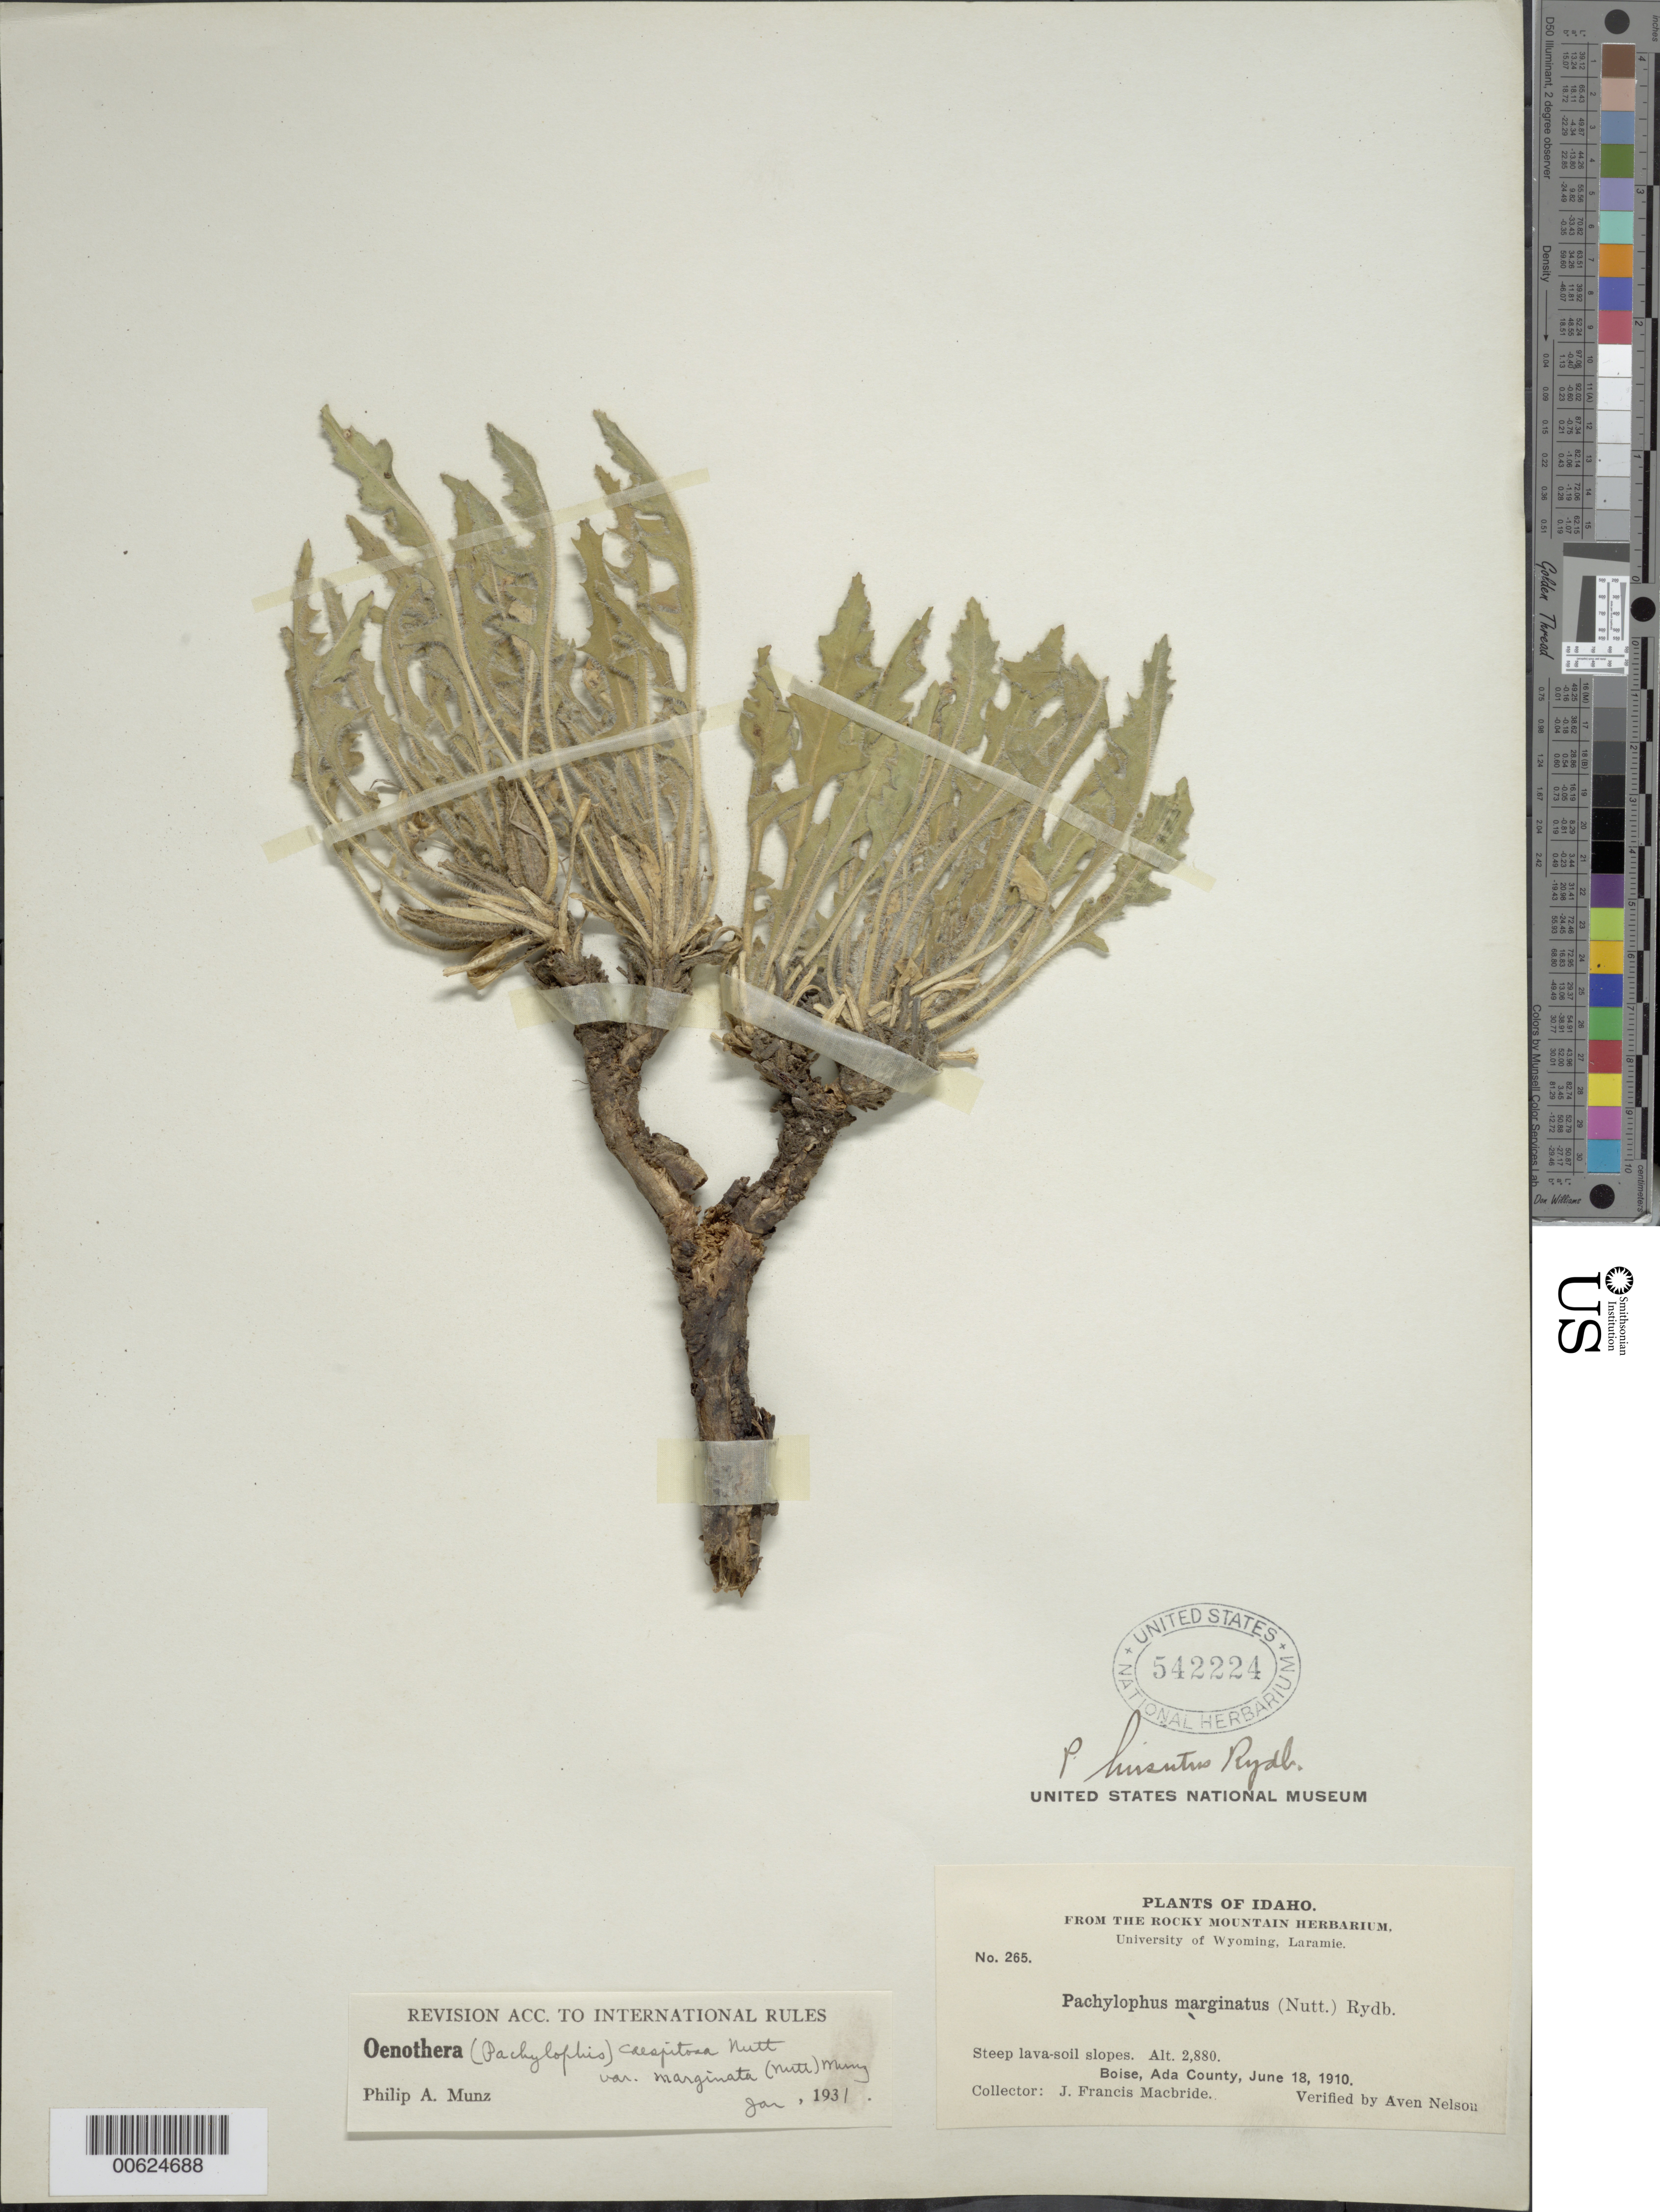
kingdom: Plantae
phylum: Tracheophyta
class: Magnoliopsida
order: Myrtales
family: Onagraceae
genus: Oenothera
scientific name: Oenothera cespitosa subsp. marginata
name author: (Nutt. ex Hook. & Arn.) Munz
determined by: Munz, Philip A.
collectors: J. F. Macbride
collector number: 265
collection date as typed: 18 Jun 1910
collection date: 1910-06-18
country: United States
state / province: Idaho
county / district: Ada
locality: Boise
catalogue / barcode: US 542224